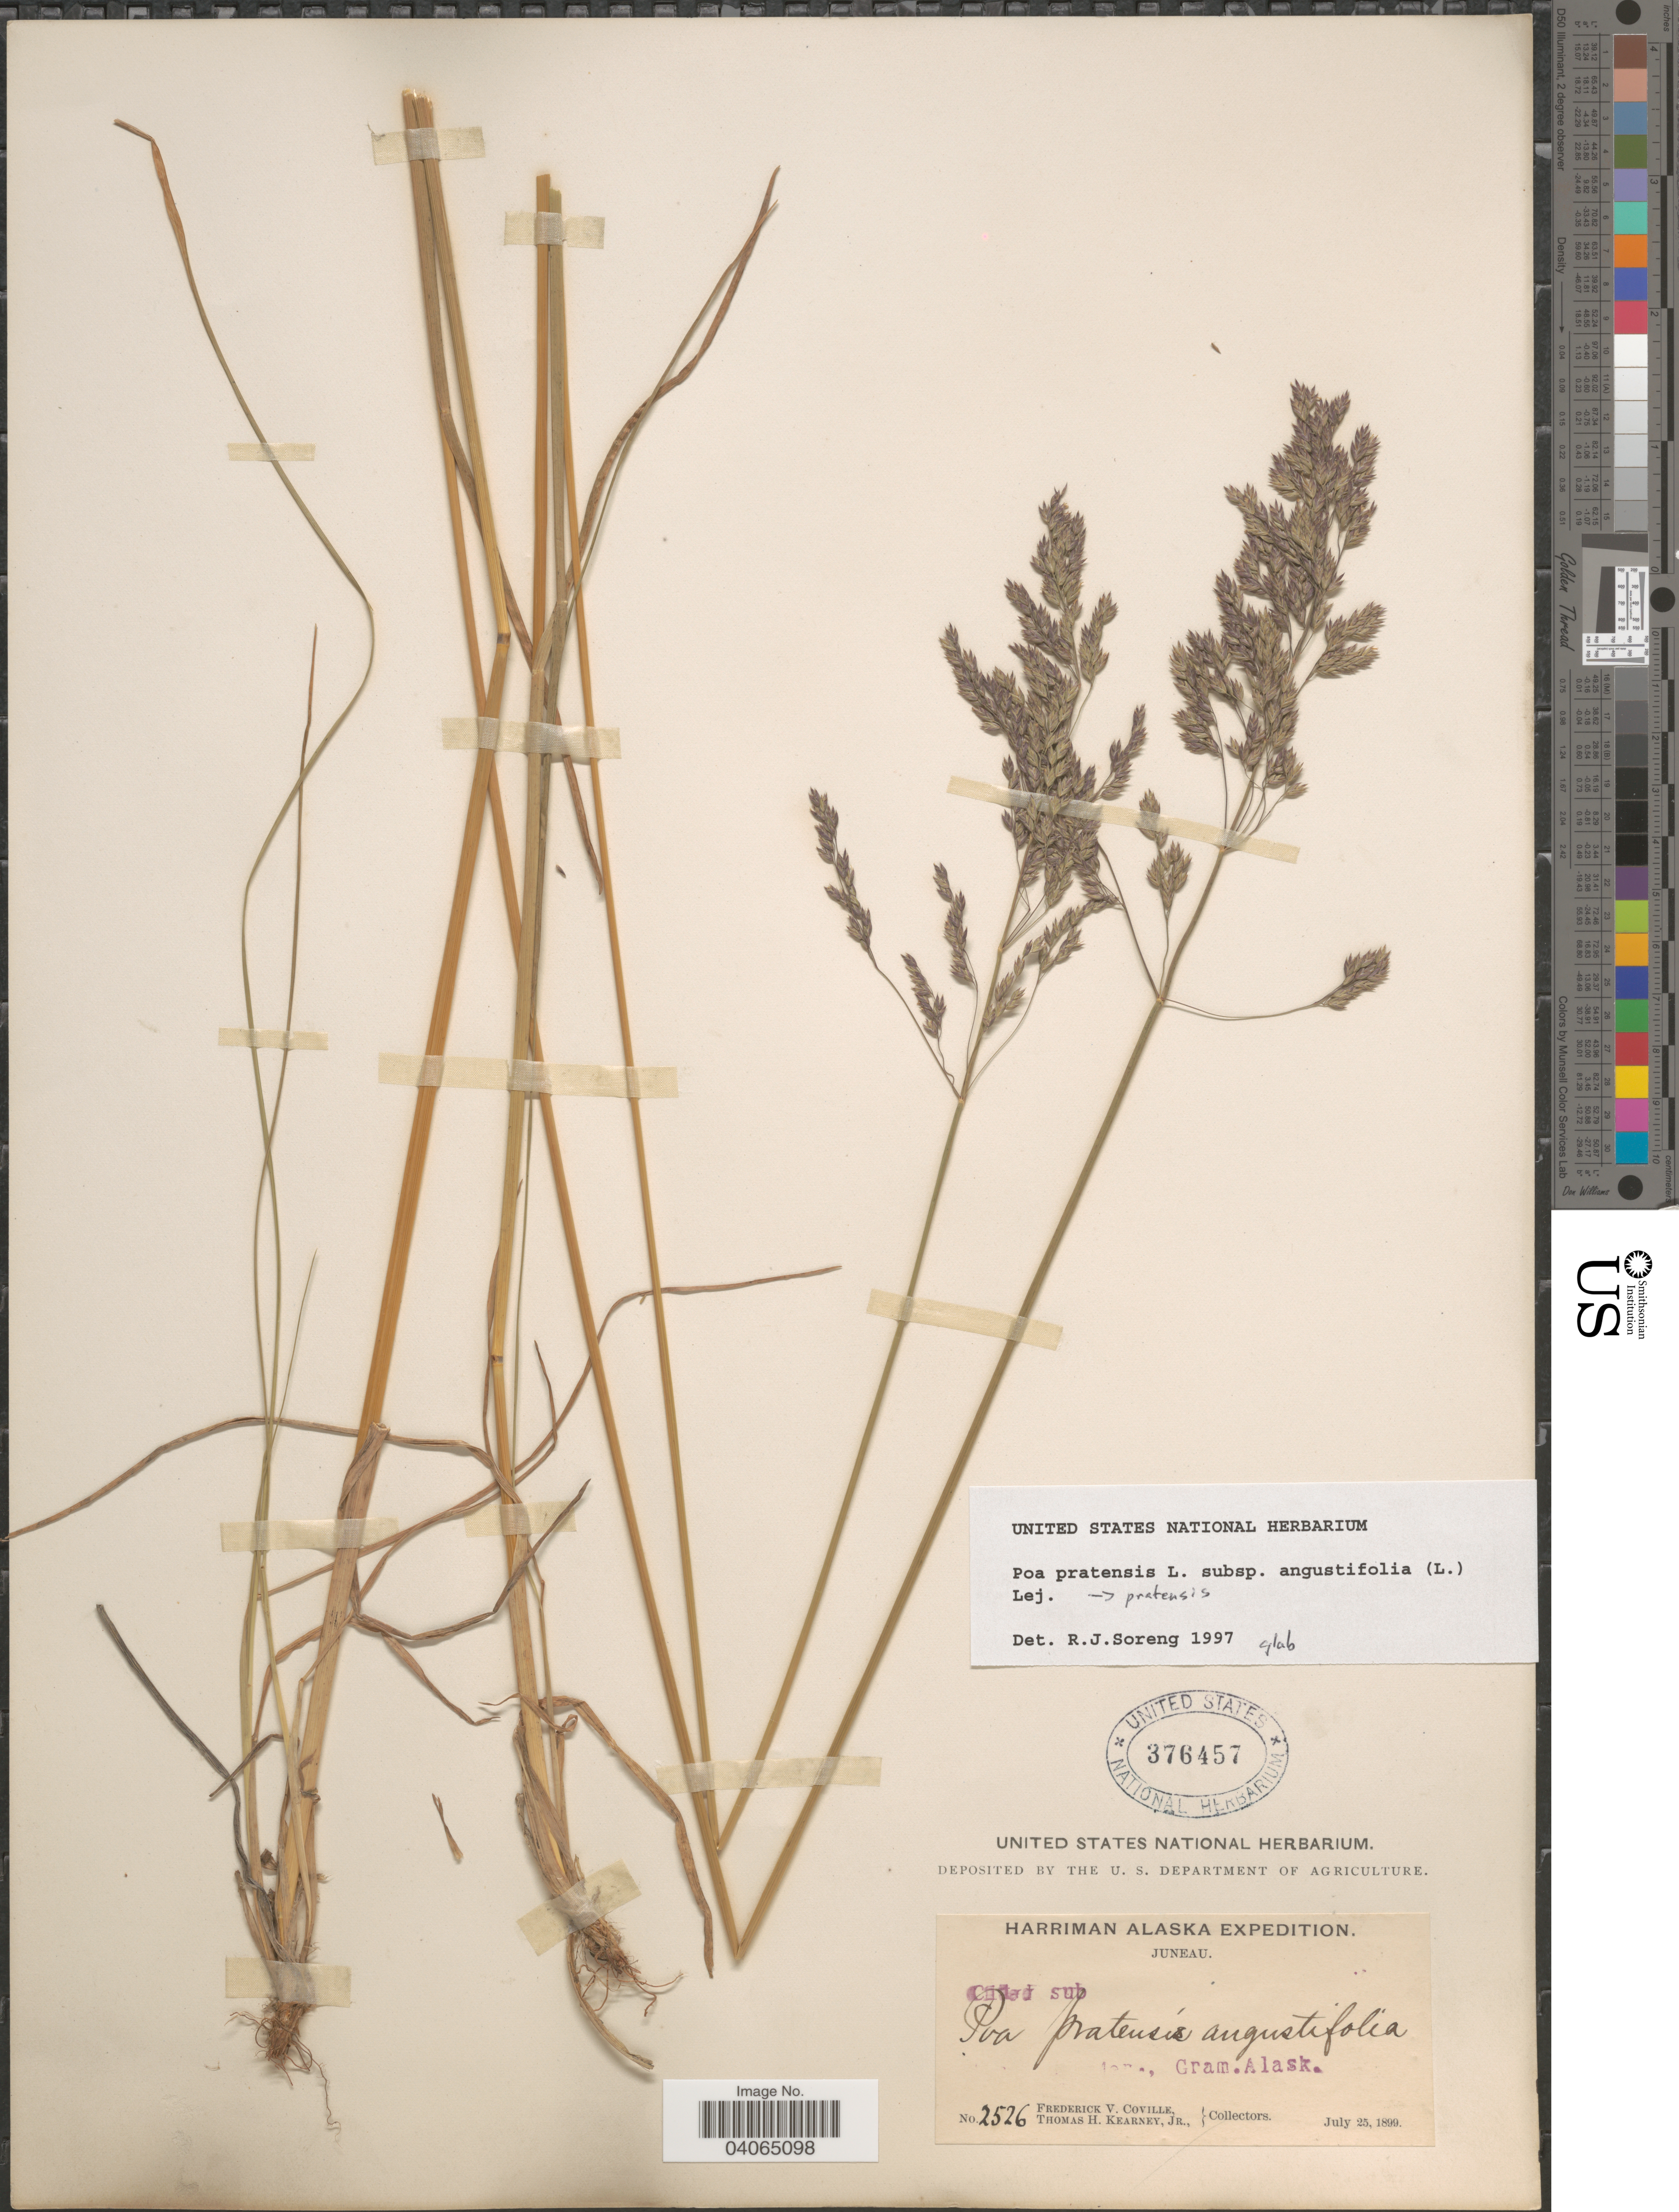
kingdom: Plantae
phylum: Tracheophyta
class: Liliopsida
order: Poales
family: Poaceae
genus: Poa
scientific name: Poa pratensis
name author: L.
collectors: F. V. Coville & T. H. Kearney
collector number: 2526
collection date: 1899-07-25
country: United States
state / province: Alaska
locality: Harriman Alaska Expedition. Juneau.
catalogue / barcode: US 376457